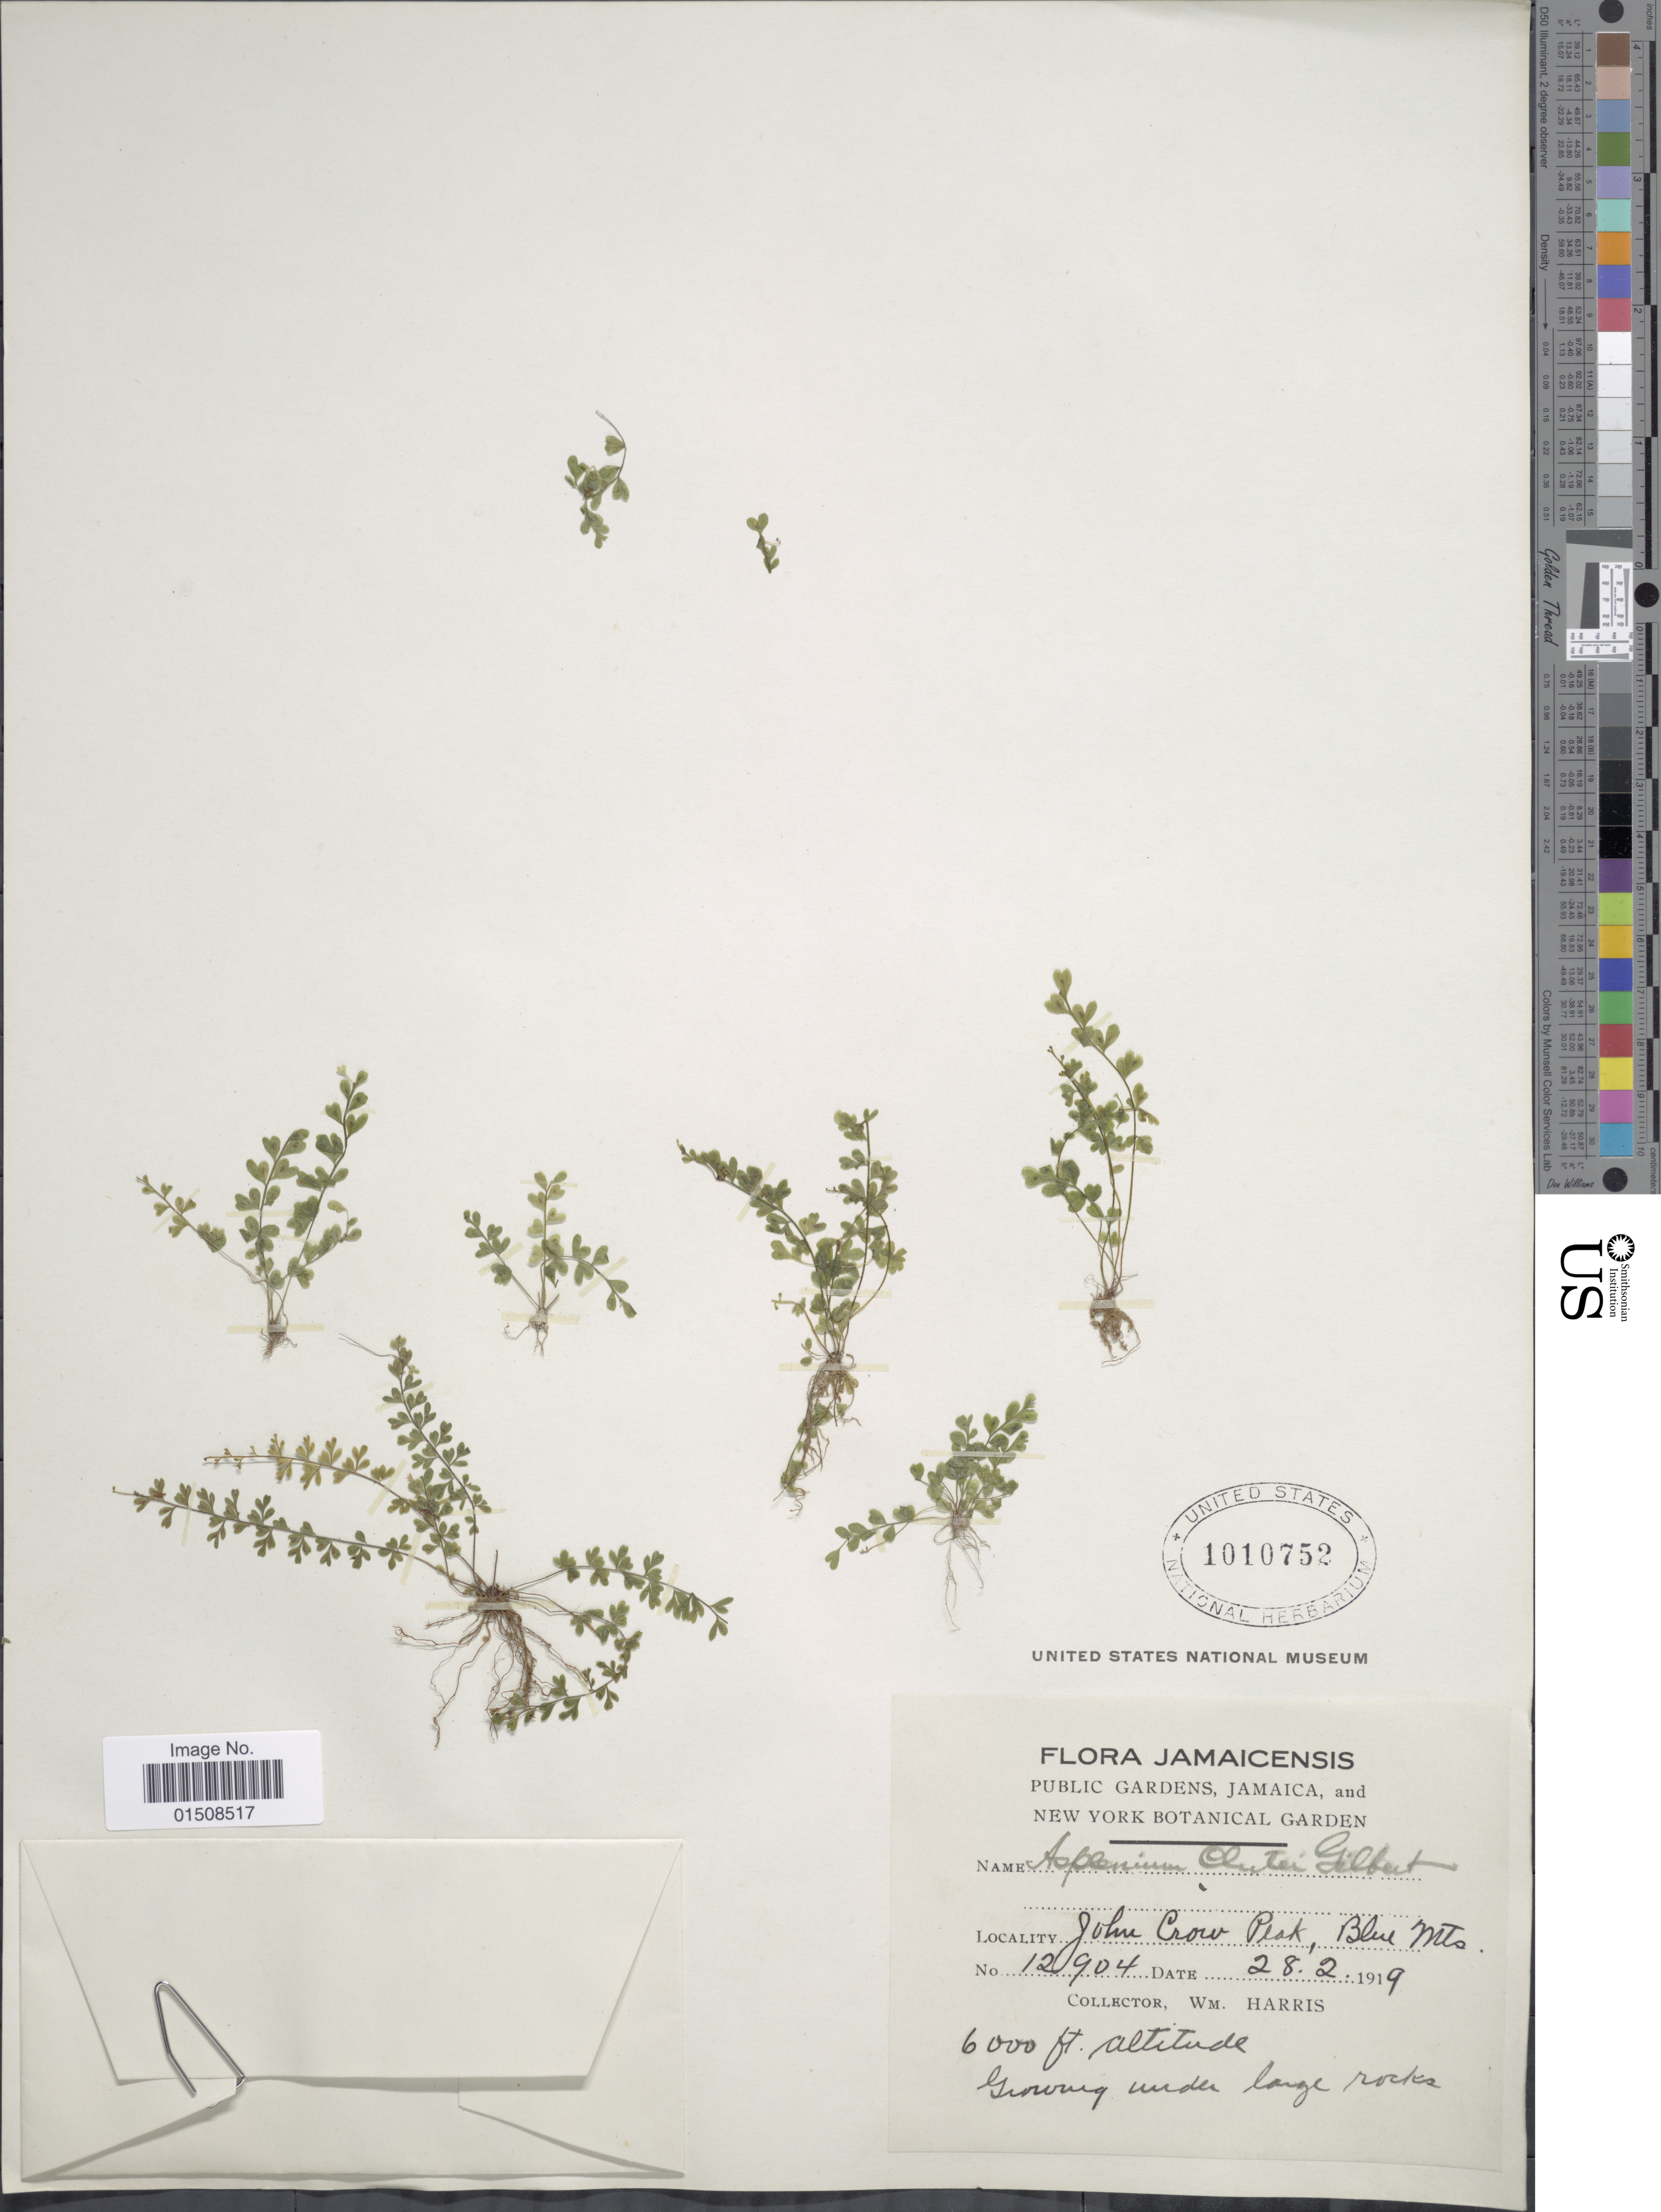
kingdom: Plantae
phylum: Tracheophyta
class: Polypodiopsida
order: Polypodiales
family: Aspleniaceae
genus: Asplenium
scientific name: Asplenium clutei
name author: Gilbert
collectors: W. H. Harris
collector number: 12904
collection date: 1919-02-28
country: Jamaica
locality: John Crow Peak, Blue Mts.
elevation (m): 1829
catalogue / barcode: US 1010752